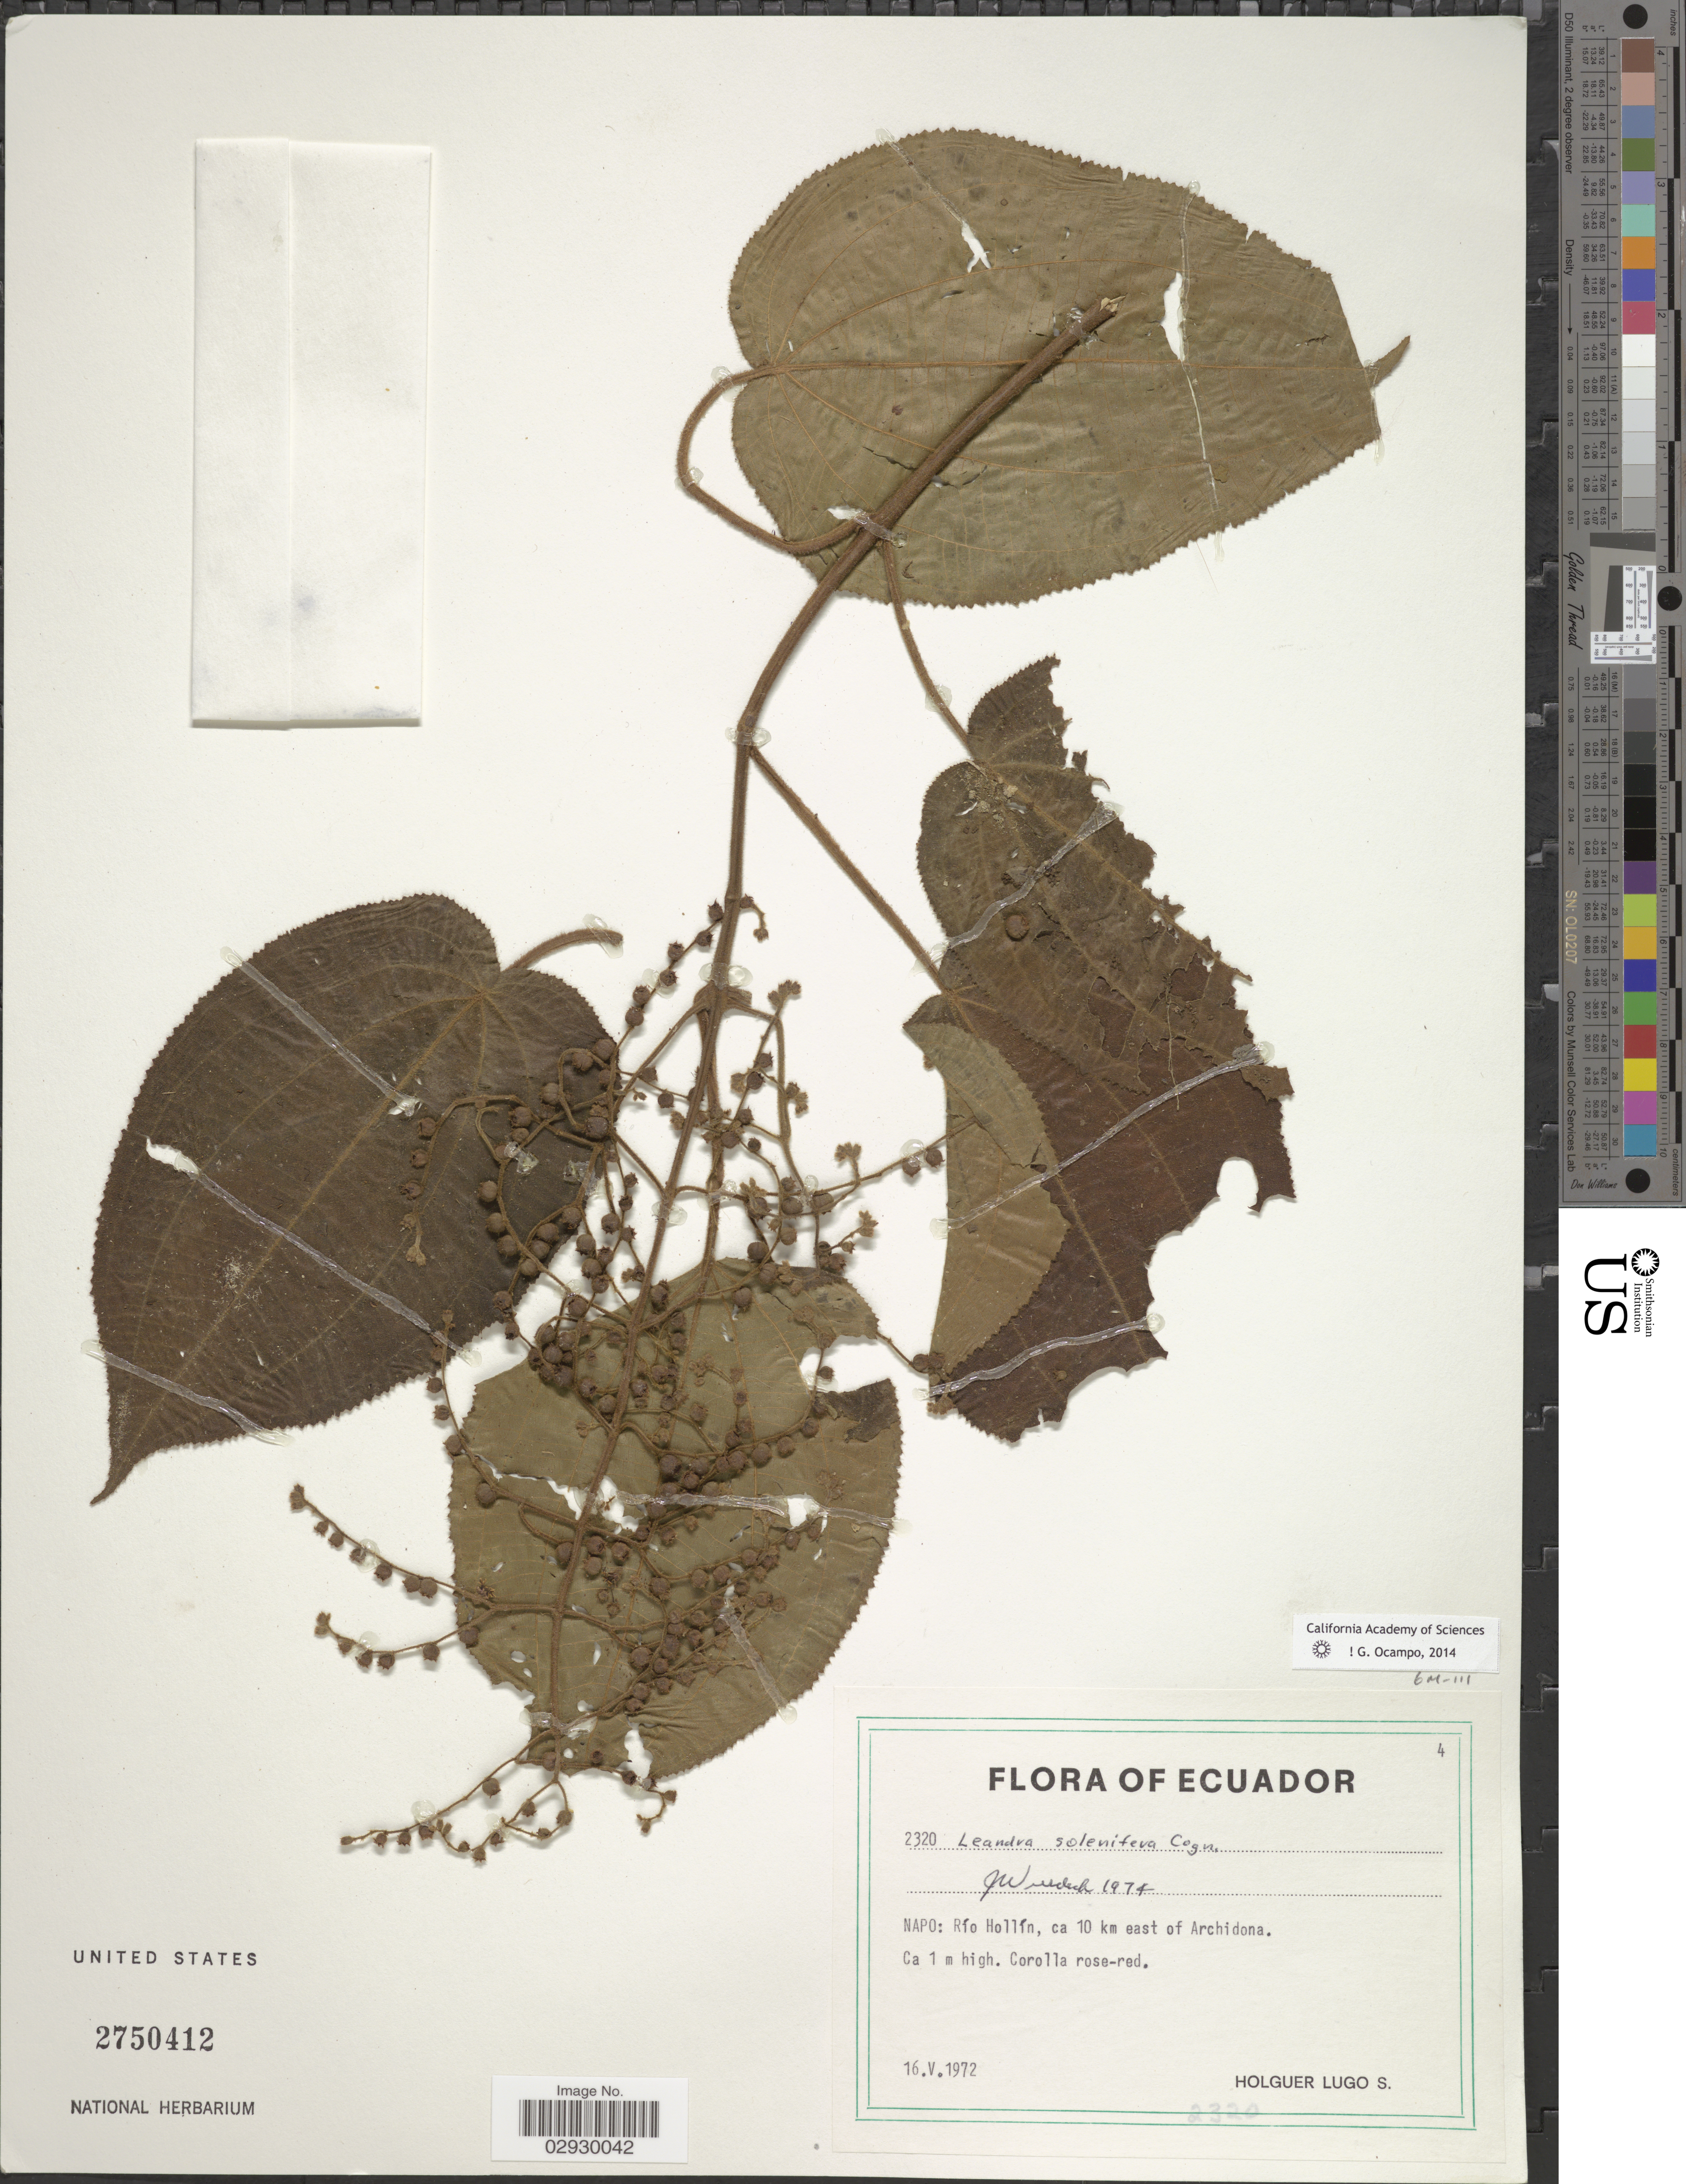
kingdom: Plantae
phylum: Tracheophyta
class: Magnoliopsida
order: Myrtales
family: Melastomataceae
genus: Leandra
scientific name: Leandra solenifera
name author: Cogn.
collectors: H. Lugo S.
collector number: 2320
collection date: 1972-05-16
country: Ecuador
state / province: Napo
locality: Río Hollín, ca. 10 km east of Archidona.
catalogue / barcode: US 2750412